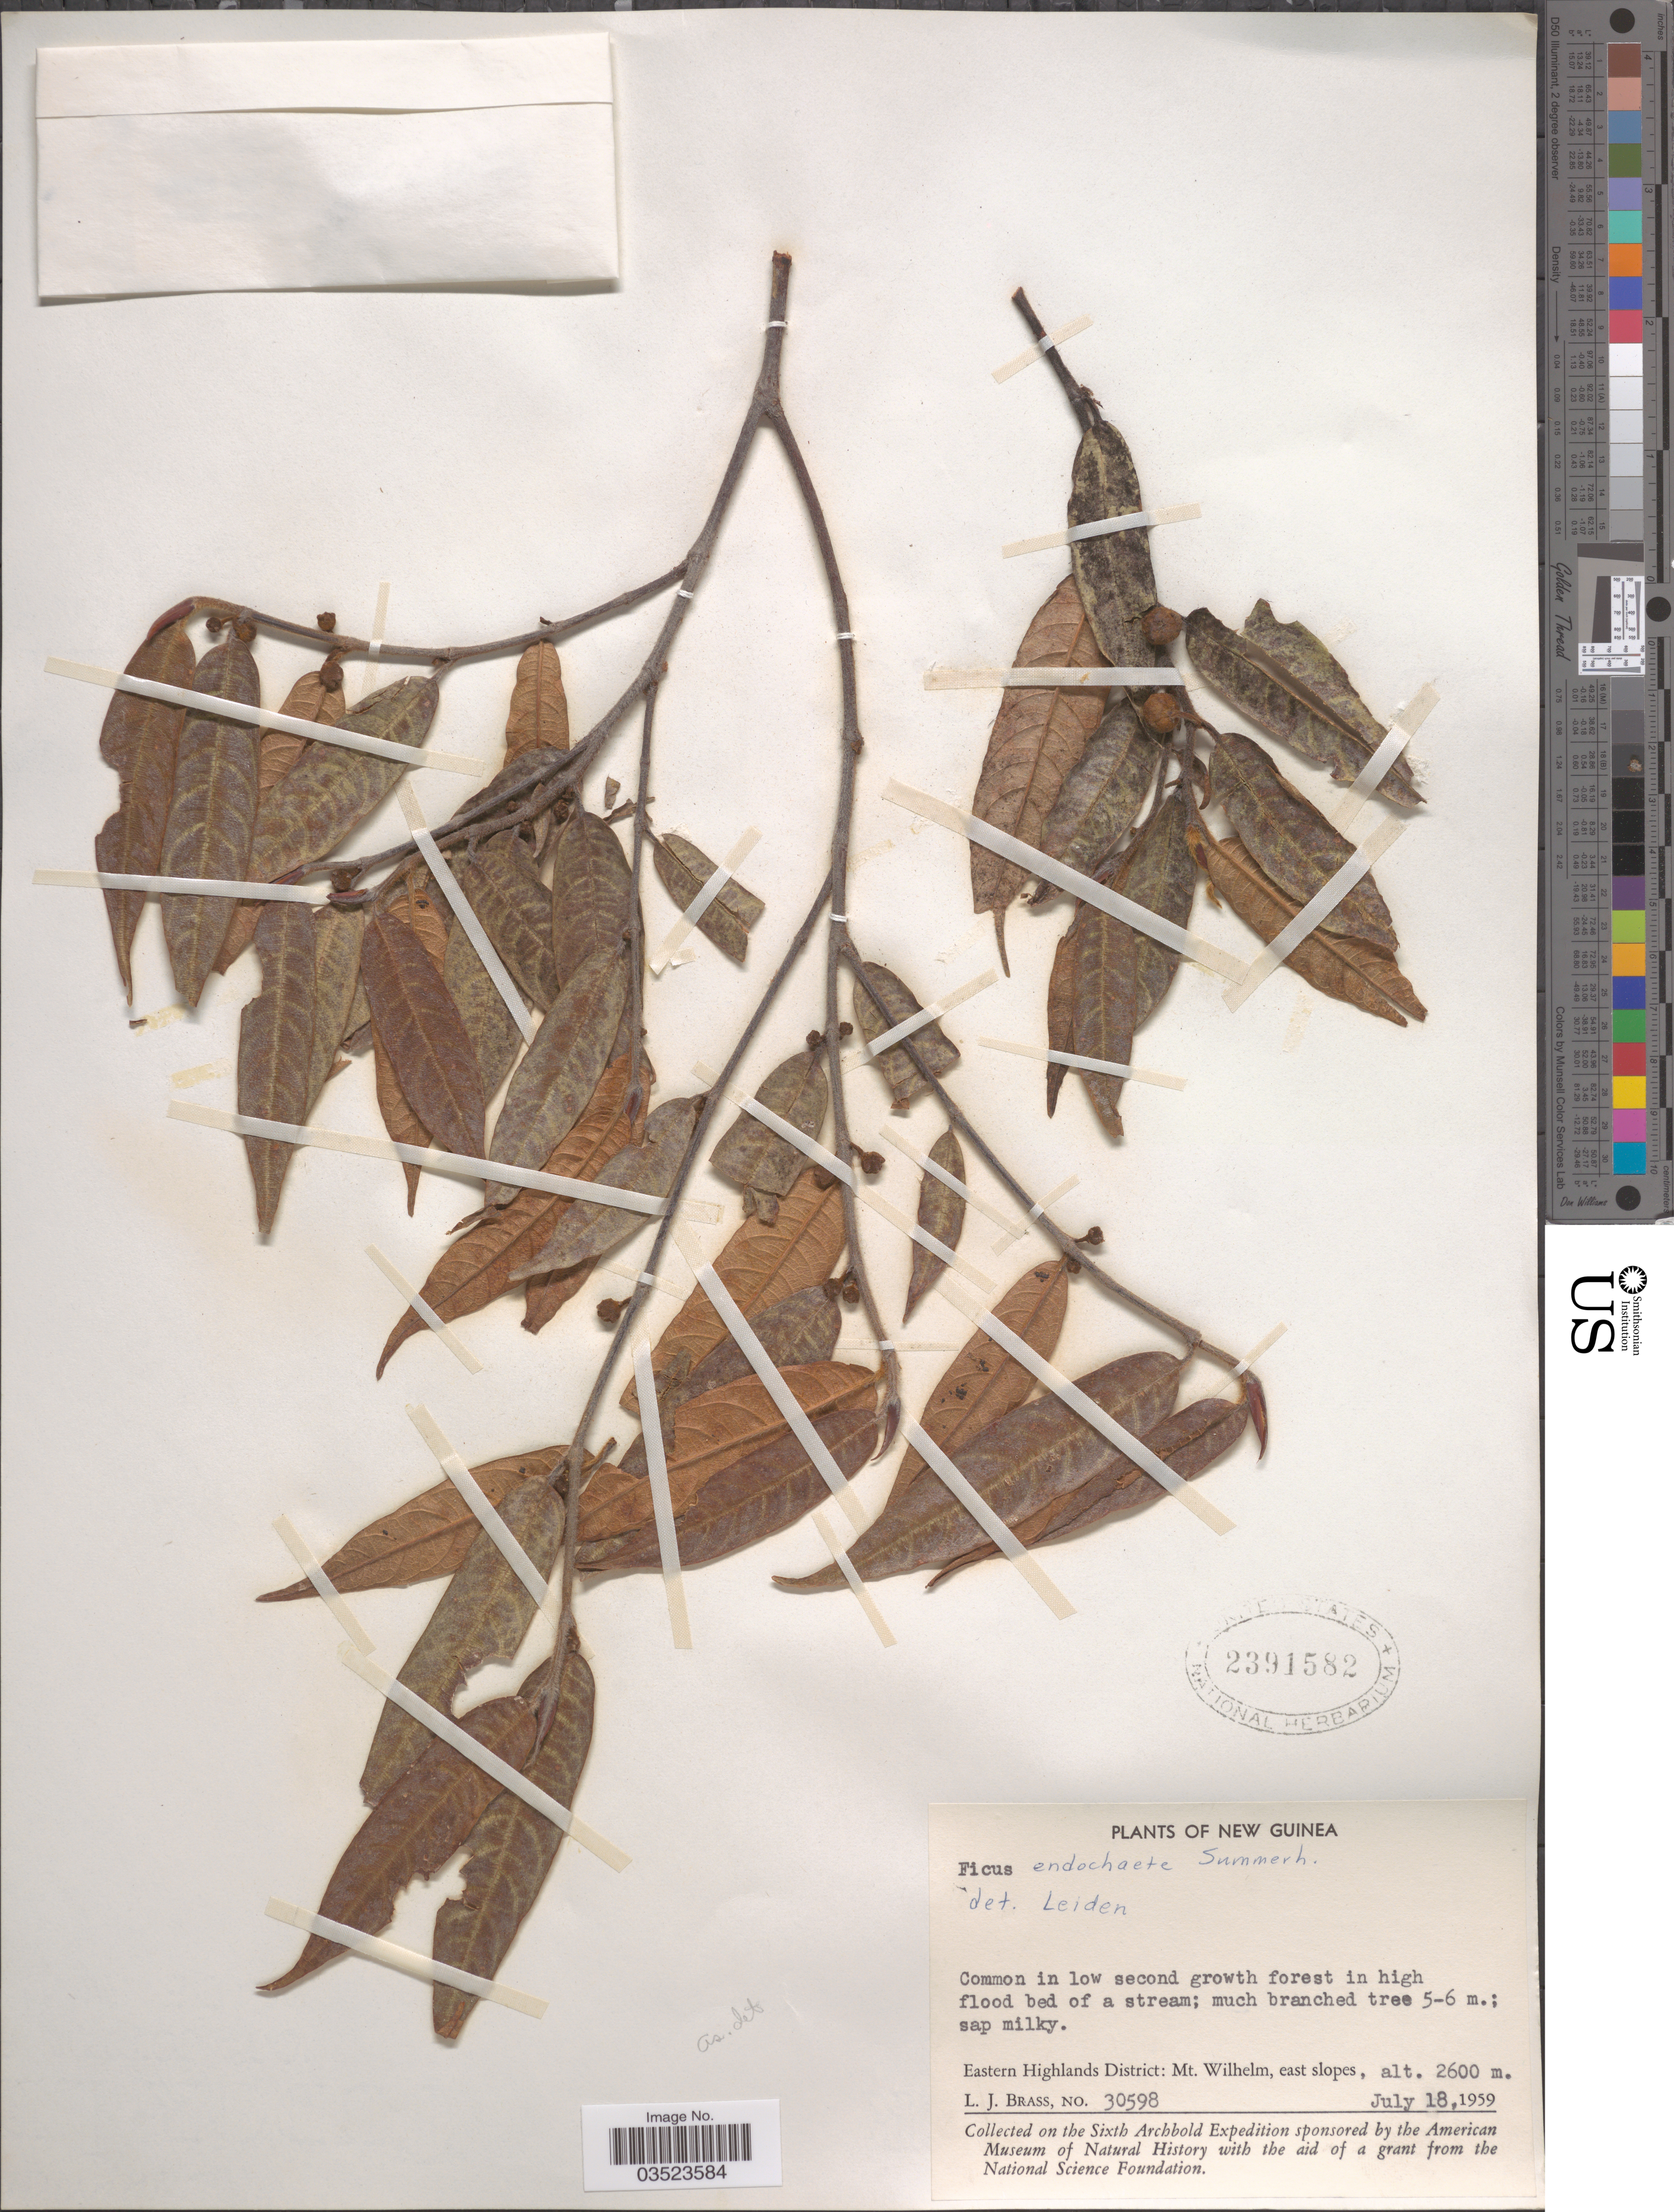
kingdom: Plantae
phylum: Tracheophyta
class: Magnoliopsida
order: Rosales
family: Moraceae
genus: Ficus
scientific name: Ficus endochaete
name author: Summerh.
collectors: L. J. Brass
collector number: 30598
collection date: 1959-07-18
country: Papua New Guinea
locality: New Guinea. Eastern Highlands: Mt. Wilhelm, east slopes.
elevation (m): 2600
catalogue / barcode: US 2391582